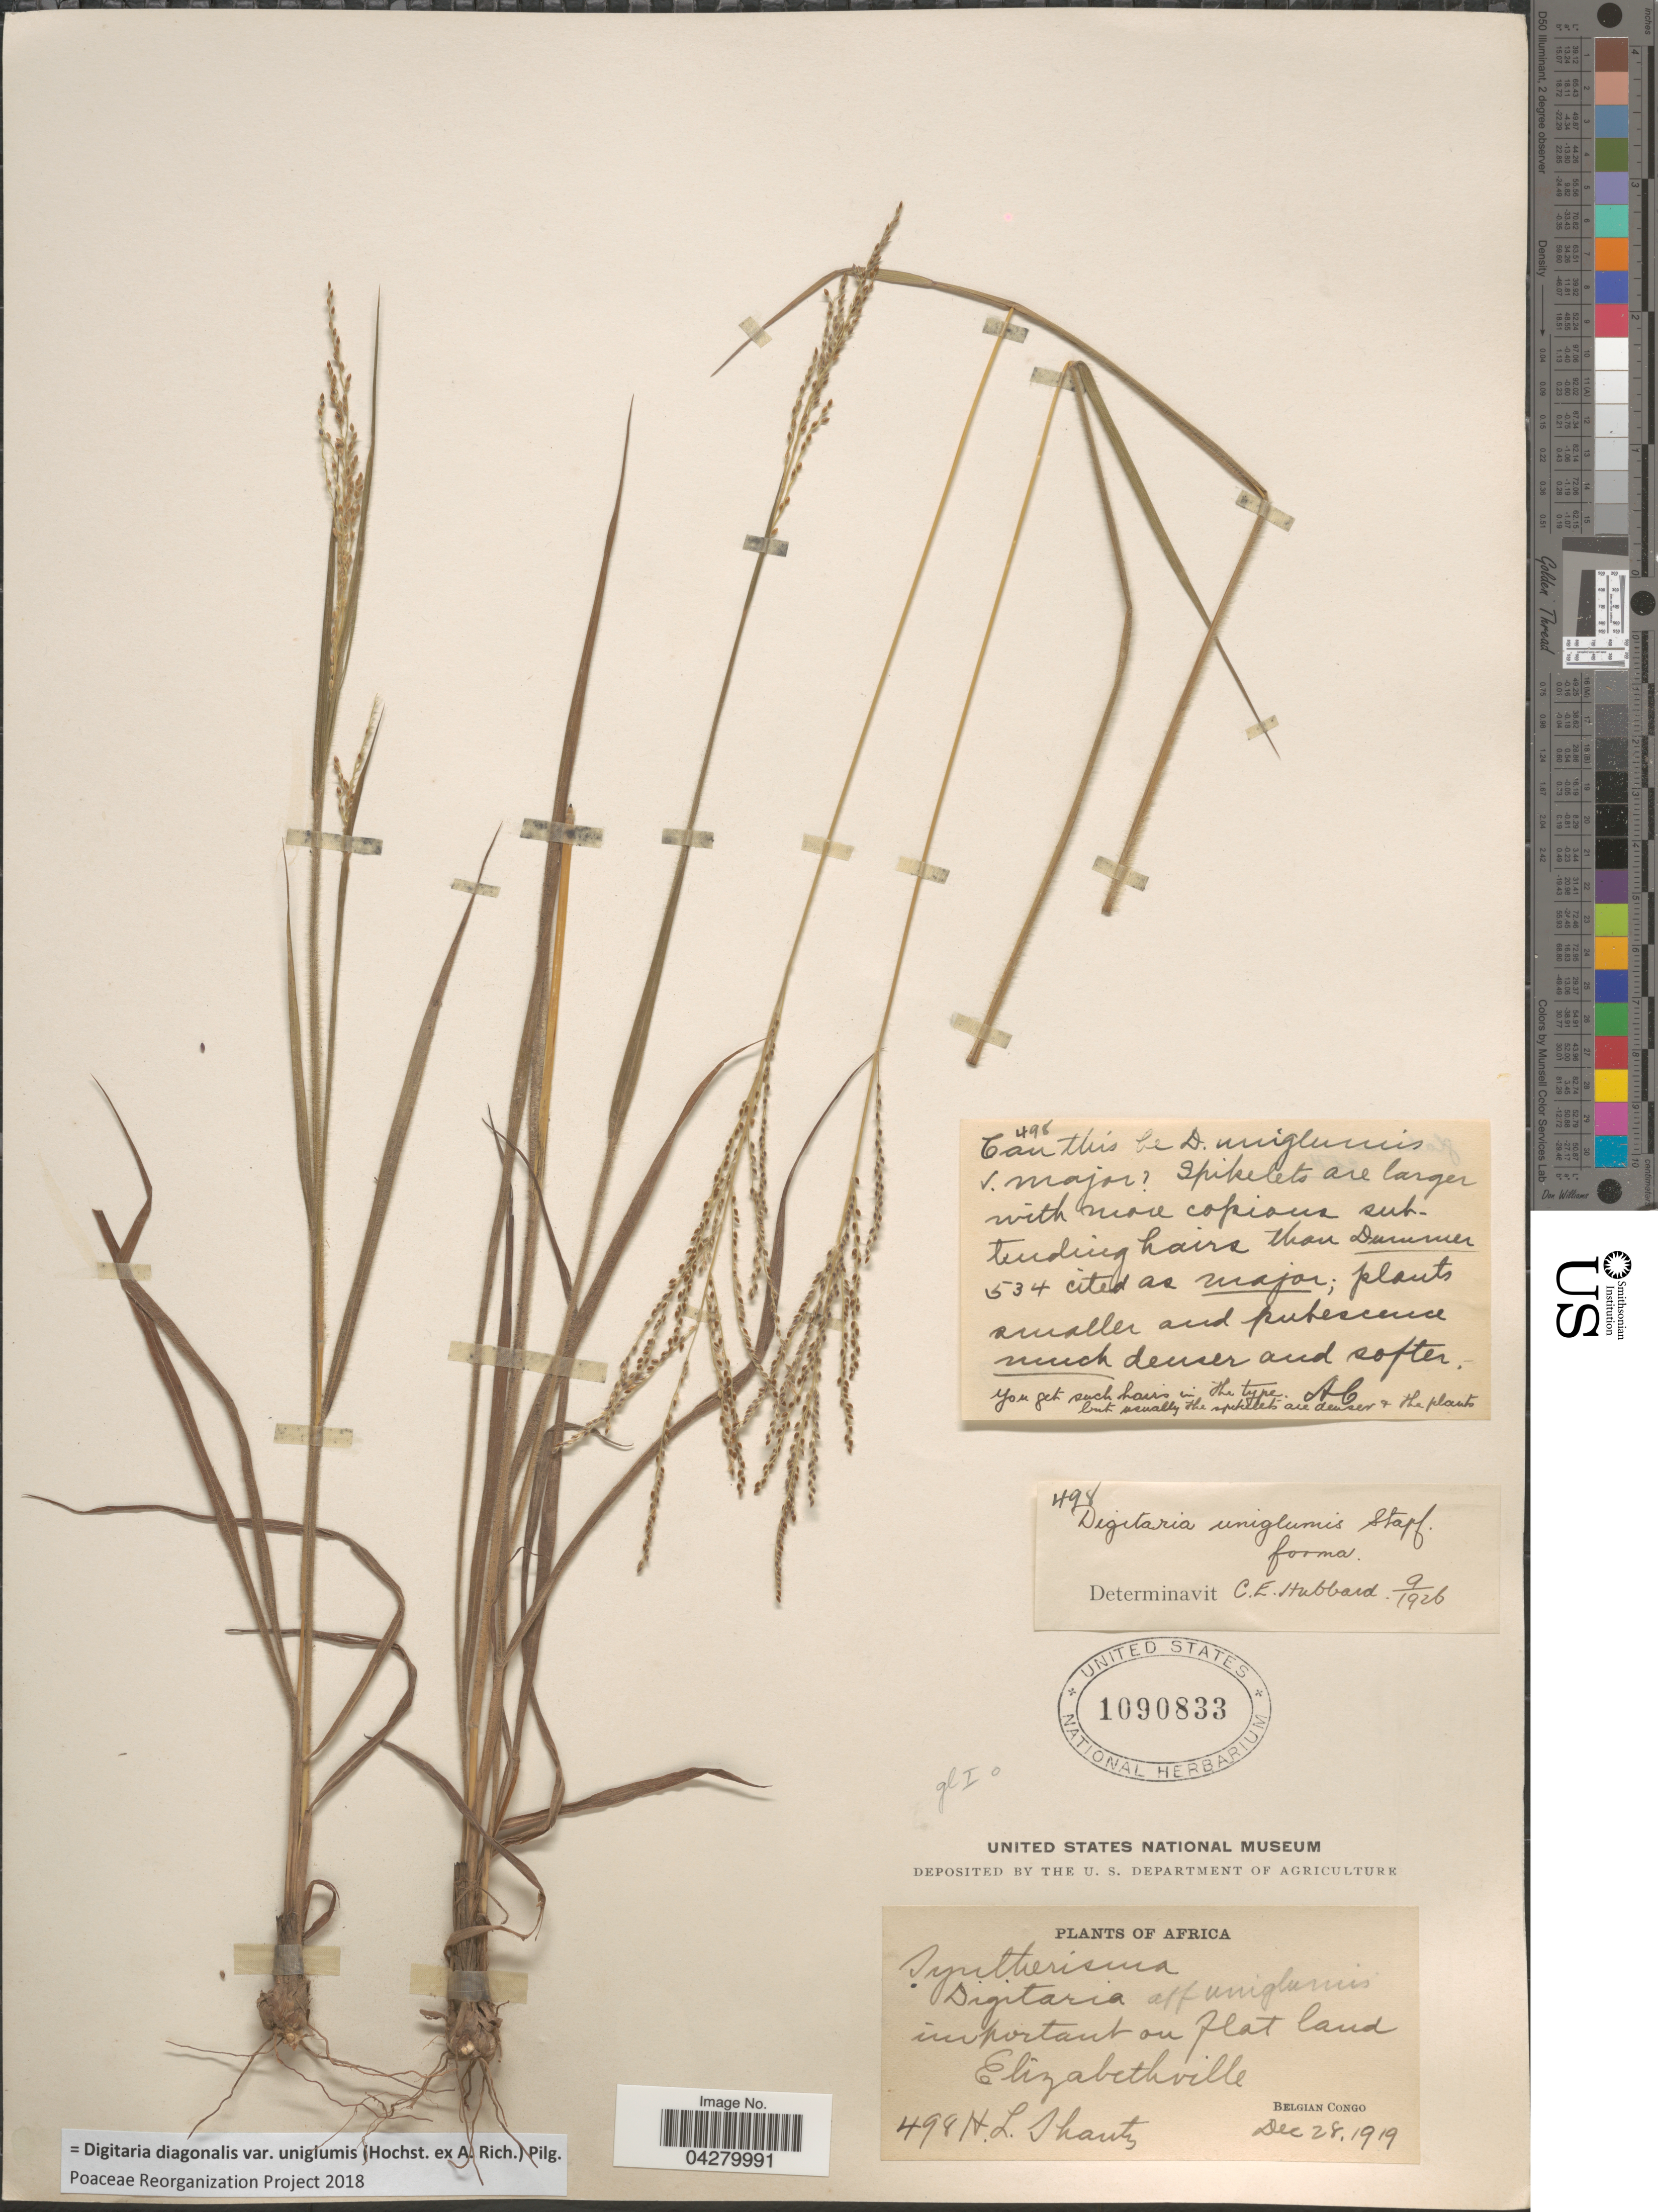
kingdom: Plantae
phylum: Tracheophyta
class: Liliopsida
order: Poales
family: Poaceae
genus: Digitaria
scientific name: Digitaria diagonalis var. uniglumis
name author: (Hochst. ex A. Rich.) Pilg.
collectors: H. Shantz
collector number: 498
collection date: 1919-12-28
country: Congo, Democratic Republic of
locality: Elizabethville. Belgian Congo.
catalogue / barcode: US 1090833